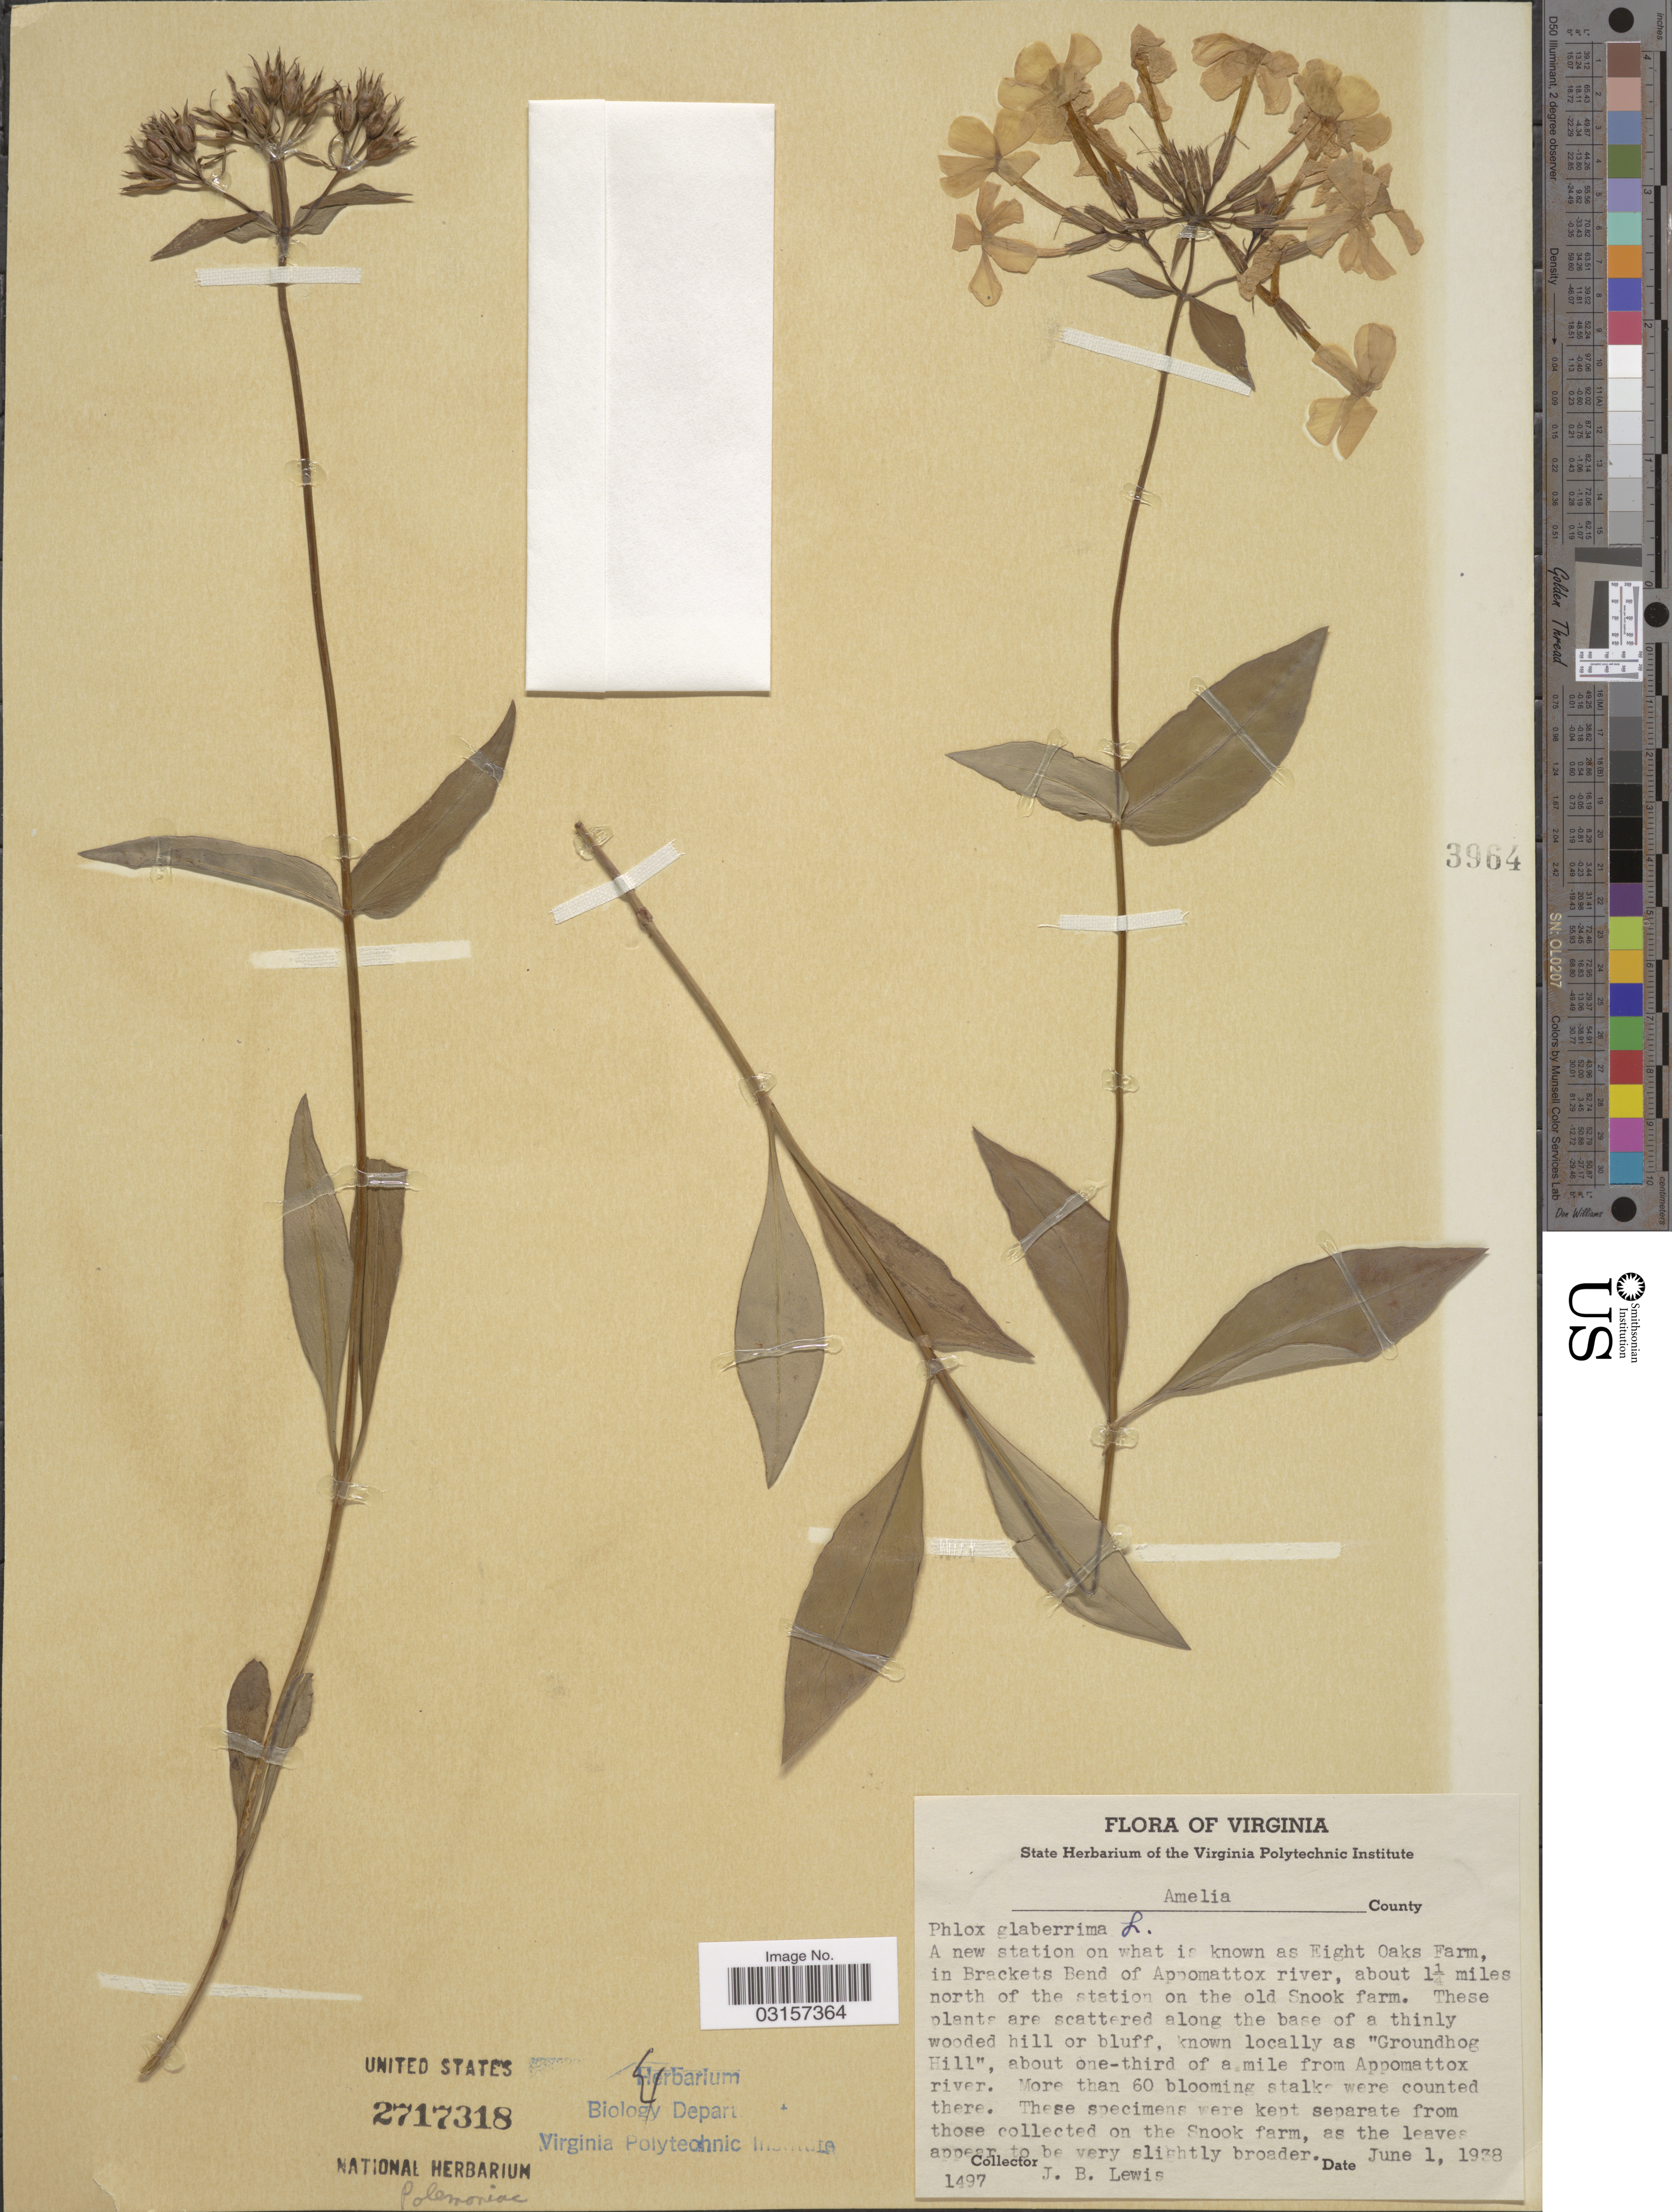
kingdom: Plantae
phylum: Tracheophyta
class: Magnoliopsida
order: Ericales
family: Polemoniaceae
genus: Phlox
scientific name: Phlox glaberrima subsp. glaberrima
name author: L.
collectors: J. B. Lewis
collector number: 1497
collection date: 1938-06-01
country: United States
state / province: Virginia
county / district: Appomattox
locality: A new station on what is known as Eight Oaks Farm, in Brackets Bend of Appomattox River, about 1¼ miles N of the station on the old Snook Farm.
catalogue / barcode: US 2717318